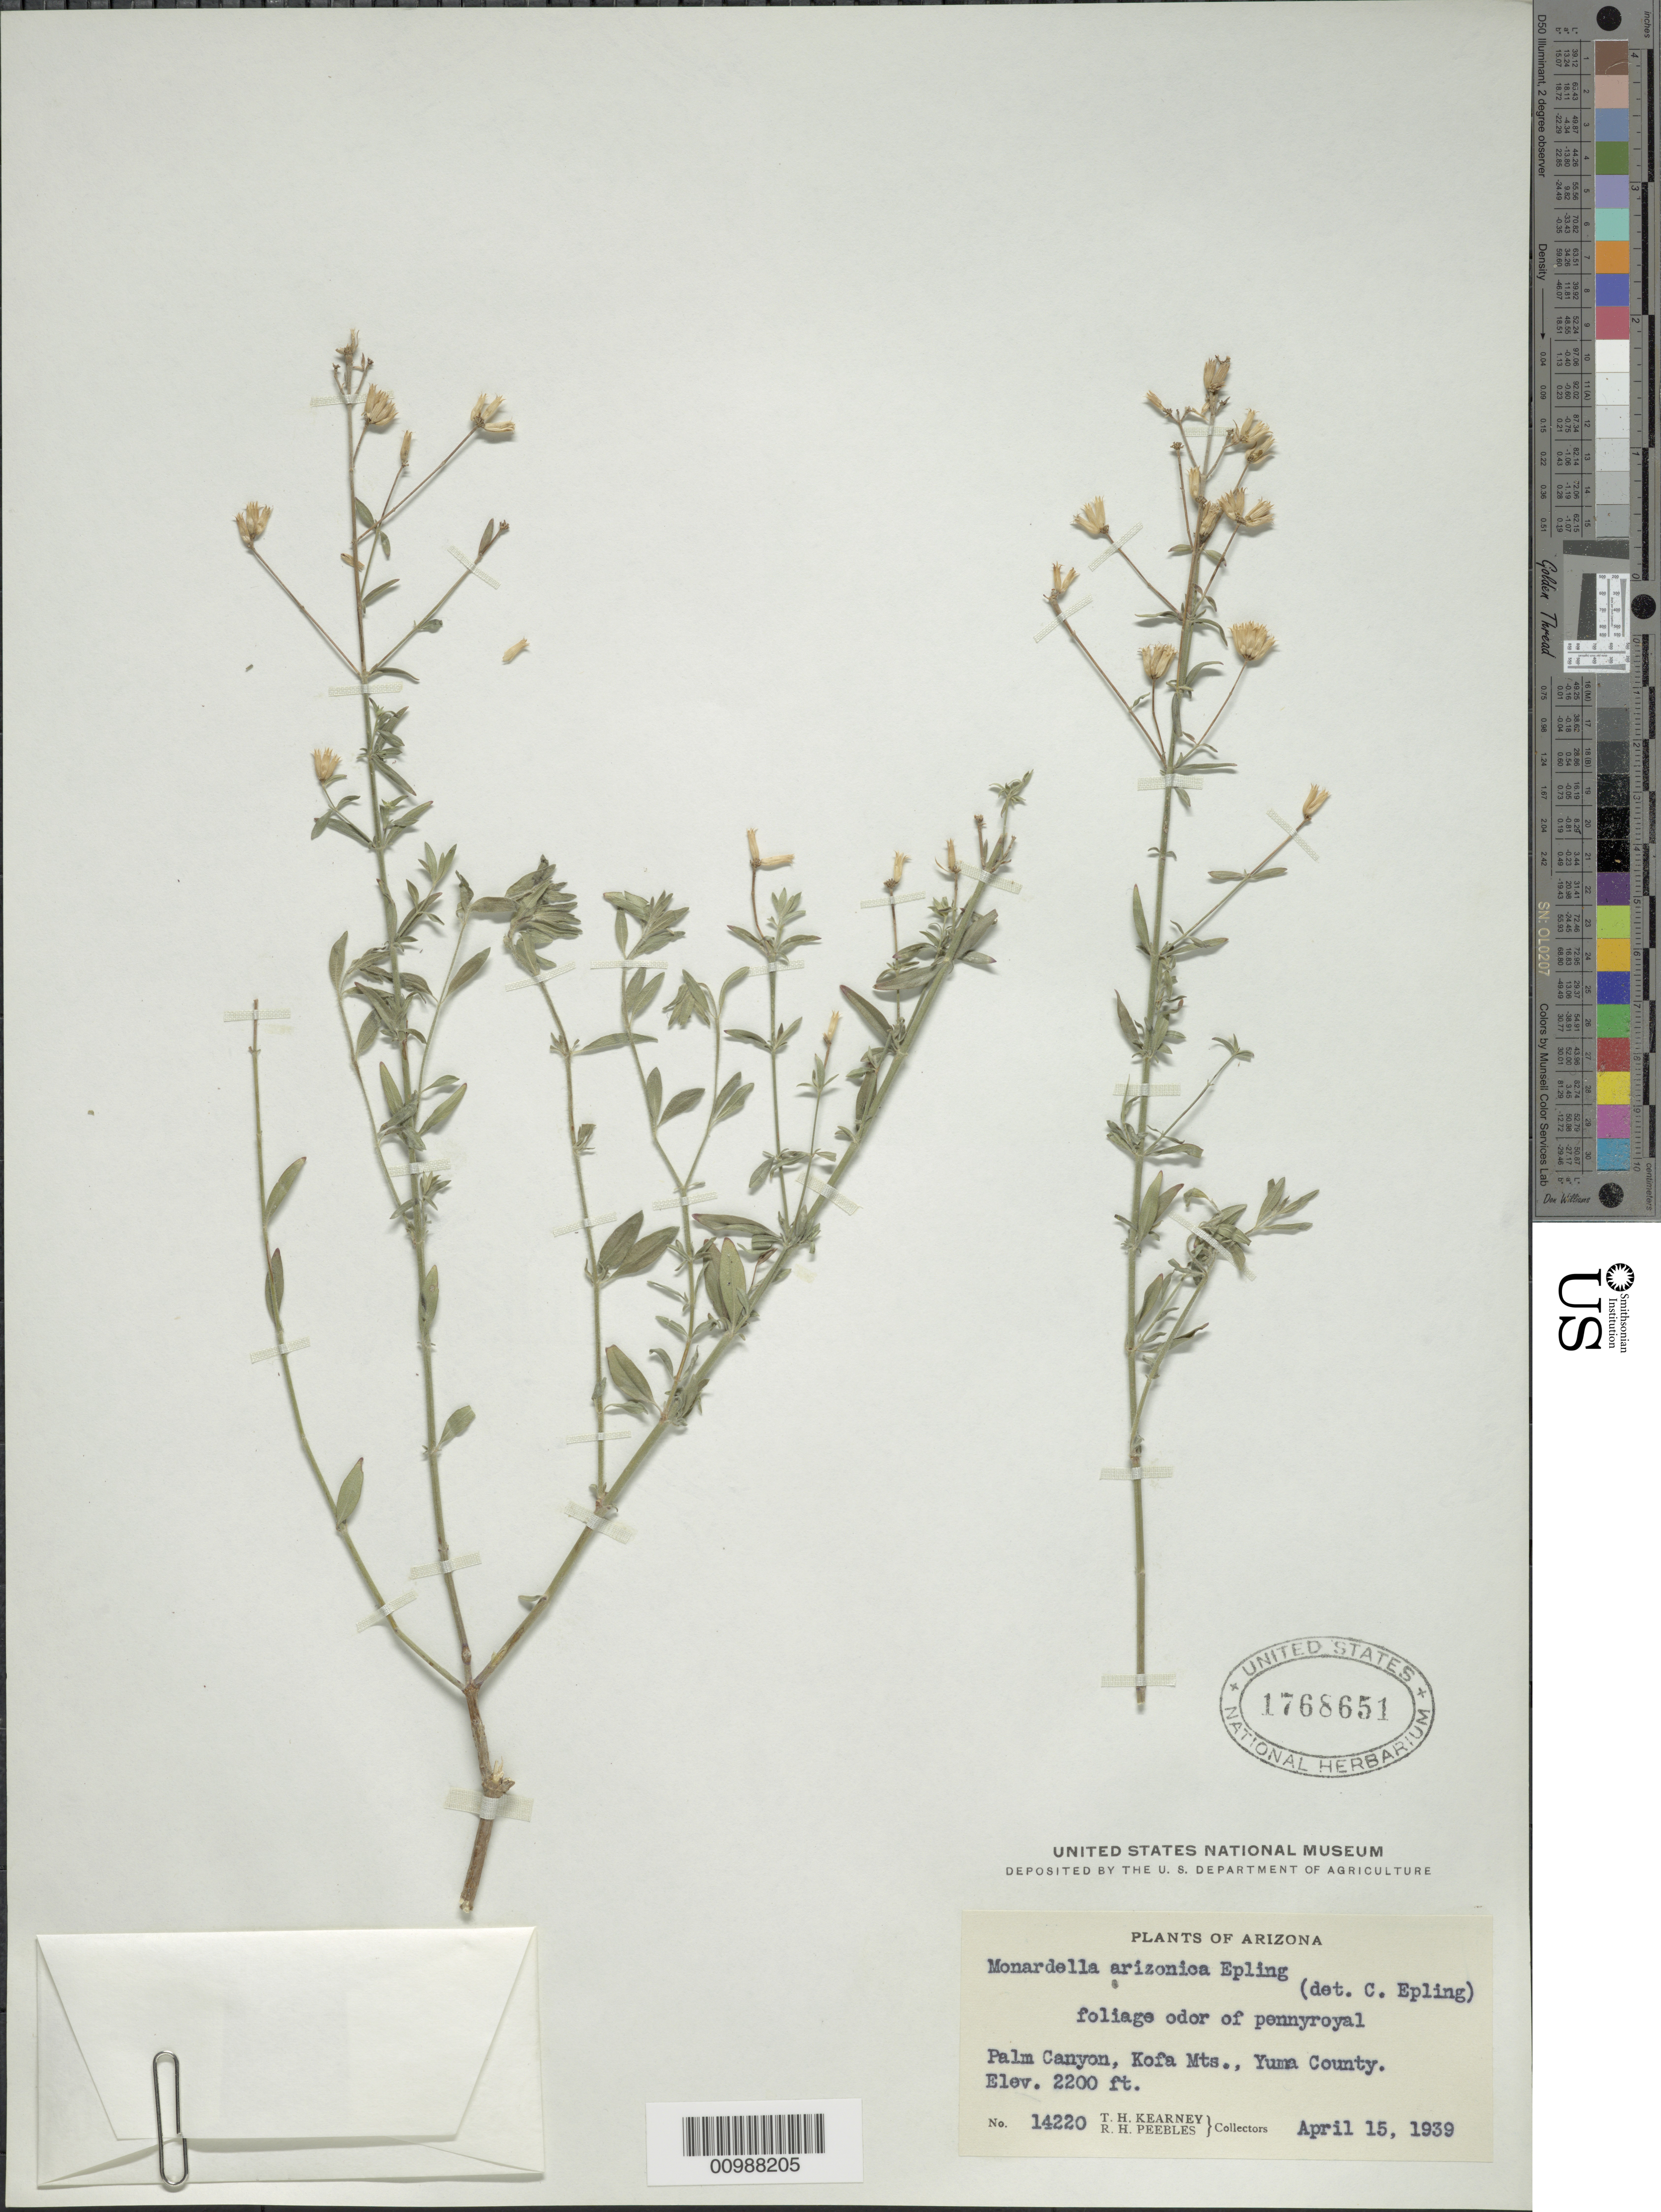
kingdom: Plantae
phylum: Tracheophyta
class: Magnoliopsida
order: Lamiales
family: Lamiaceae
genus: Monardella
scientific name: Monardella arizonica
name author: Epling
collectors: T. H. Kearney & R. H. Peebles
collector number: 14220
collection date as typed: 15 Apr 1939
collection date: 1939-04-15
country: United States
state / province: Arizona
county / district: Yuma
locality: Palm Canyon, Kofa Mountains.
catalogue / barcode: US 1768651